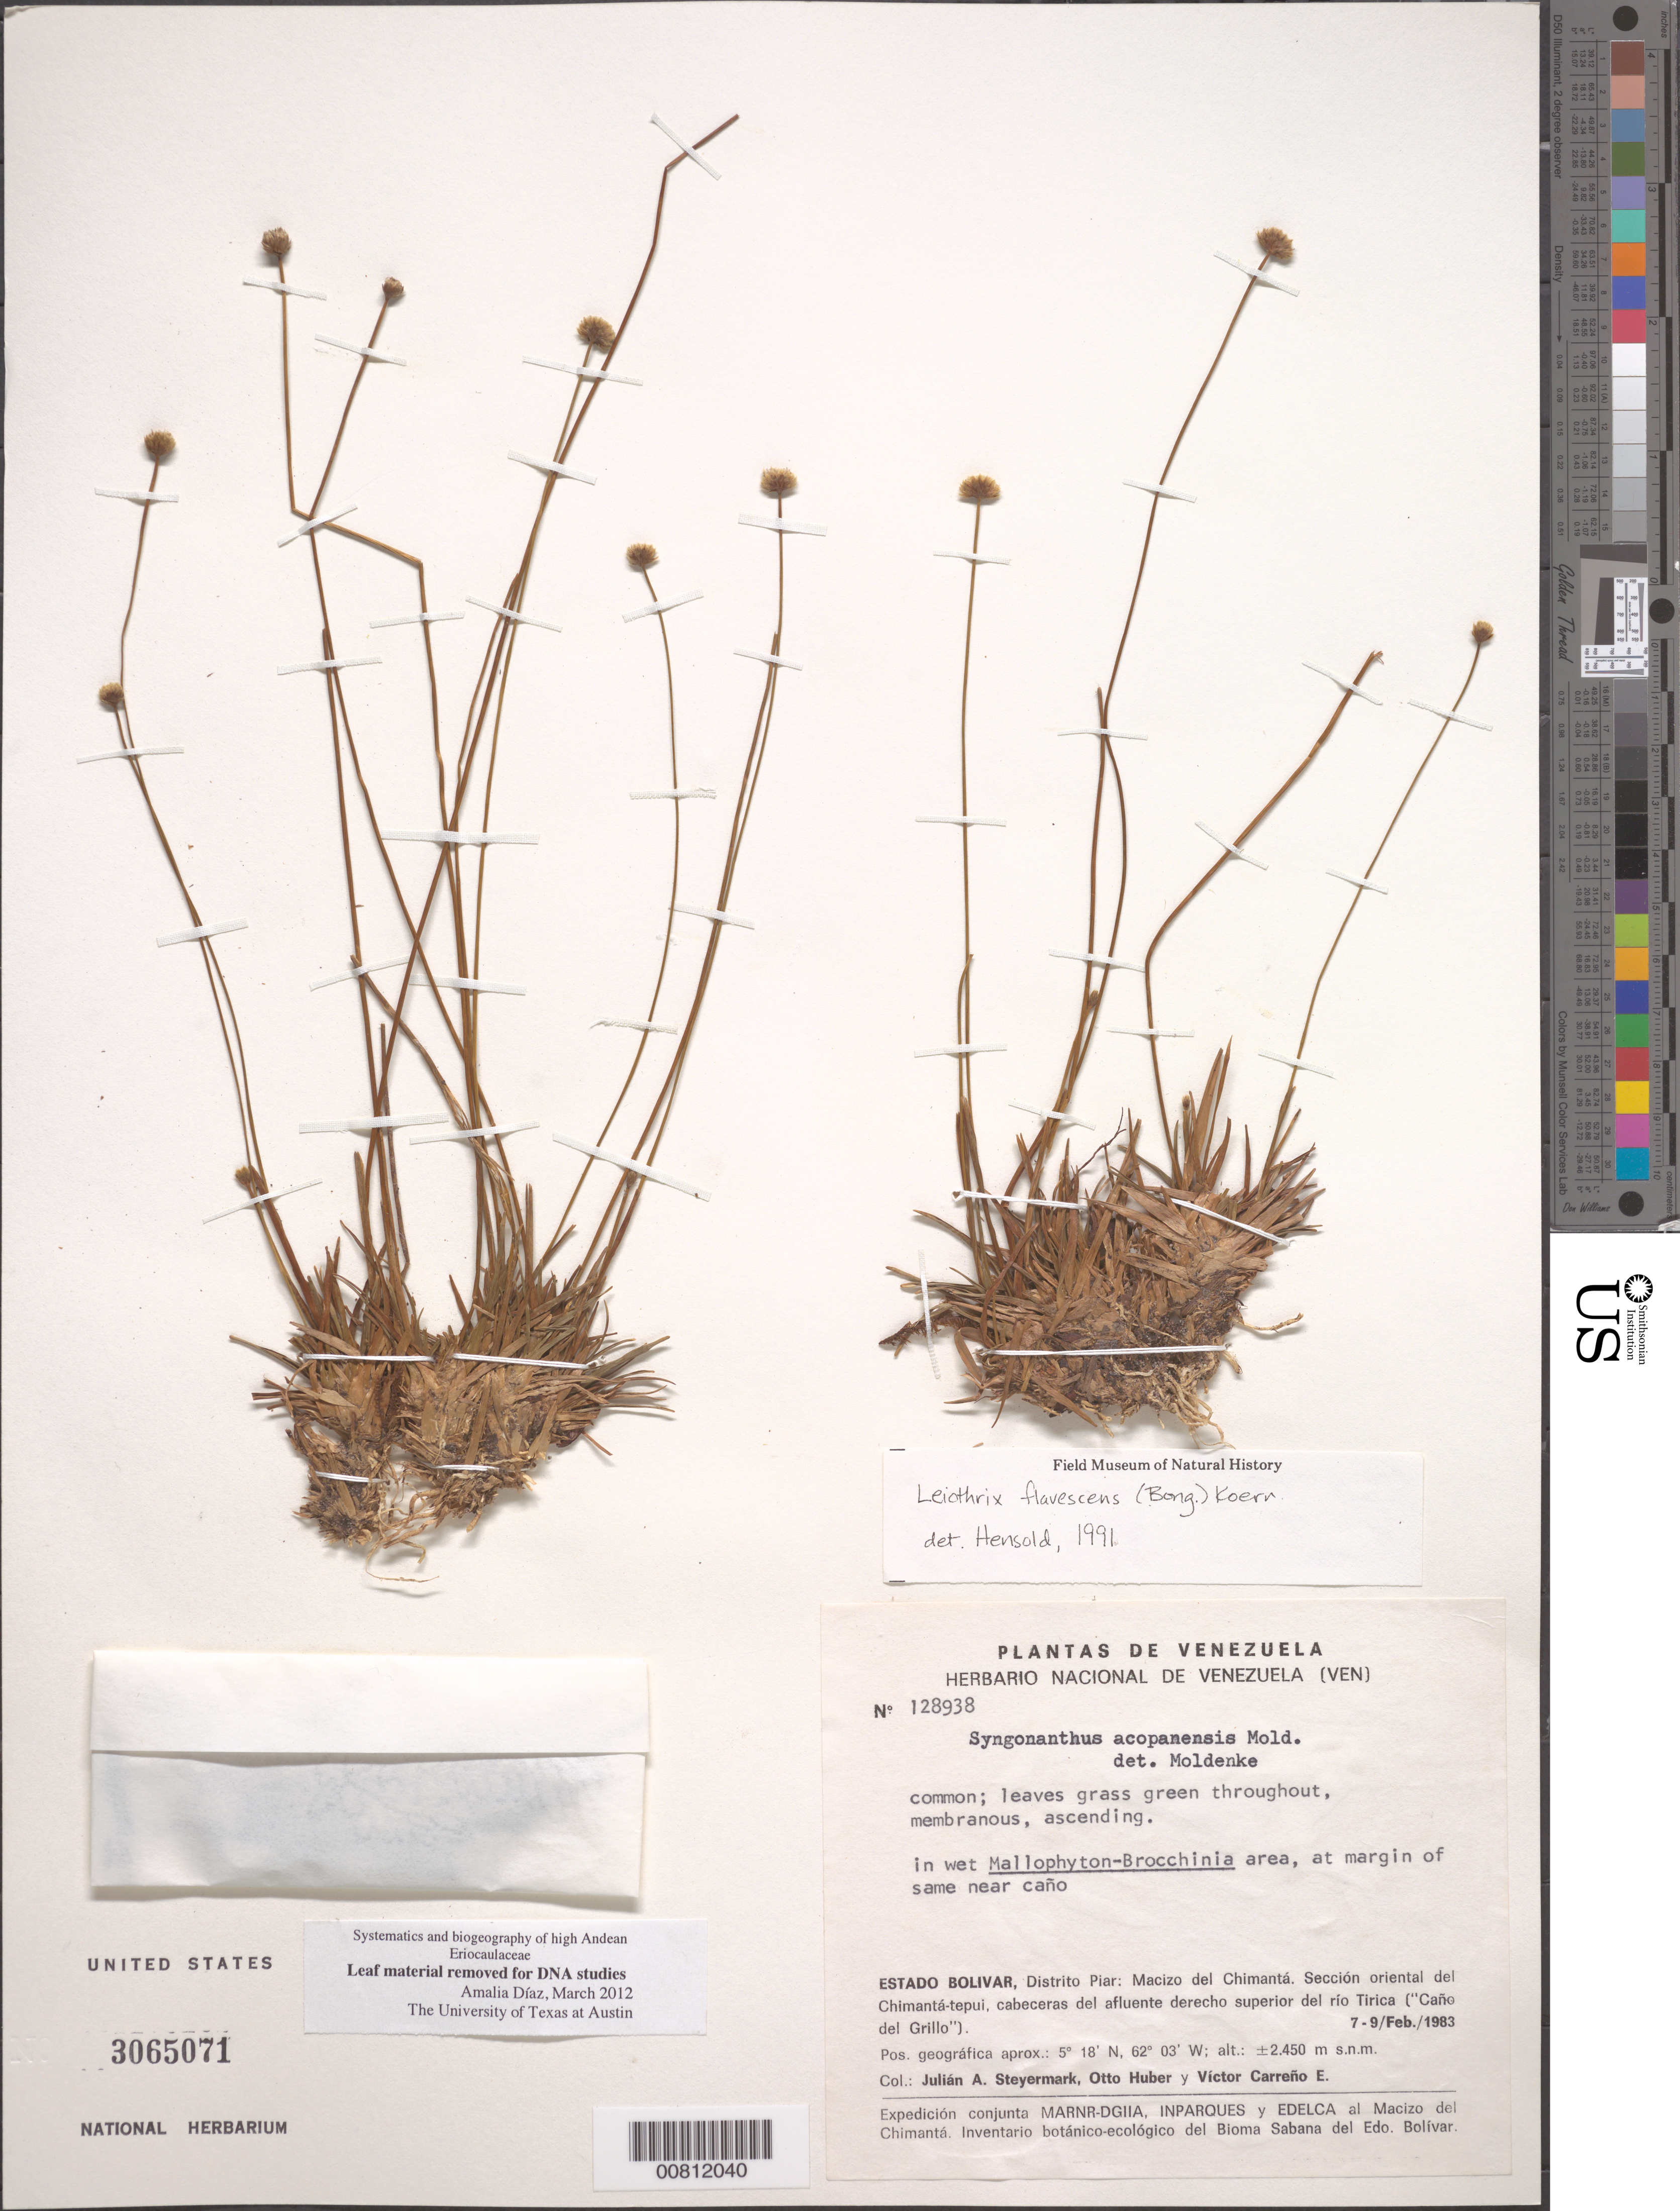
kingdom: Plantae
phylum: Tracheophyta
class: Liliopsida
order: Poales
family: Eriocaulaceae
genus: Leiothrix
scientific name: Leiothrix flavescens var. flavescens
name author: (Bong.) Ruhland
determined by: Hensold, N.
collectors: J. Steyermark, O. Huber & V. Carreño E.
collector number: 128938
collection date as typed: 7-Feb-83 to 9-Feb-83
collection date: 1983-02-07/1983-02-09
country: Venezuela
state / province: Bolívar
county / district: Piar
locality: Macizo del Chimantá, sect. oriental del Chimantá-tepuí, cabeceras del afluente derecho superíor del Río Tirica (Caño del Grillo)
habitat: Wet Mallophyton-Brocchinia area, at margin of same near caño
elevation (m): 2450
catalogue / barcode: US 3065071